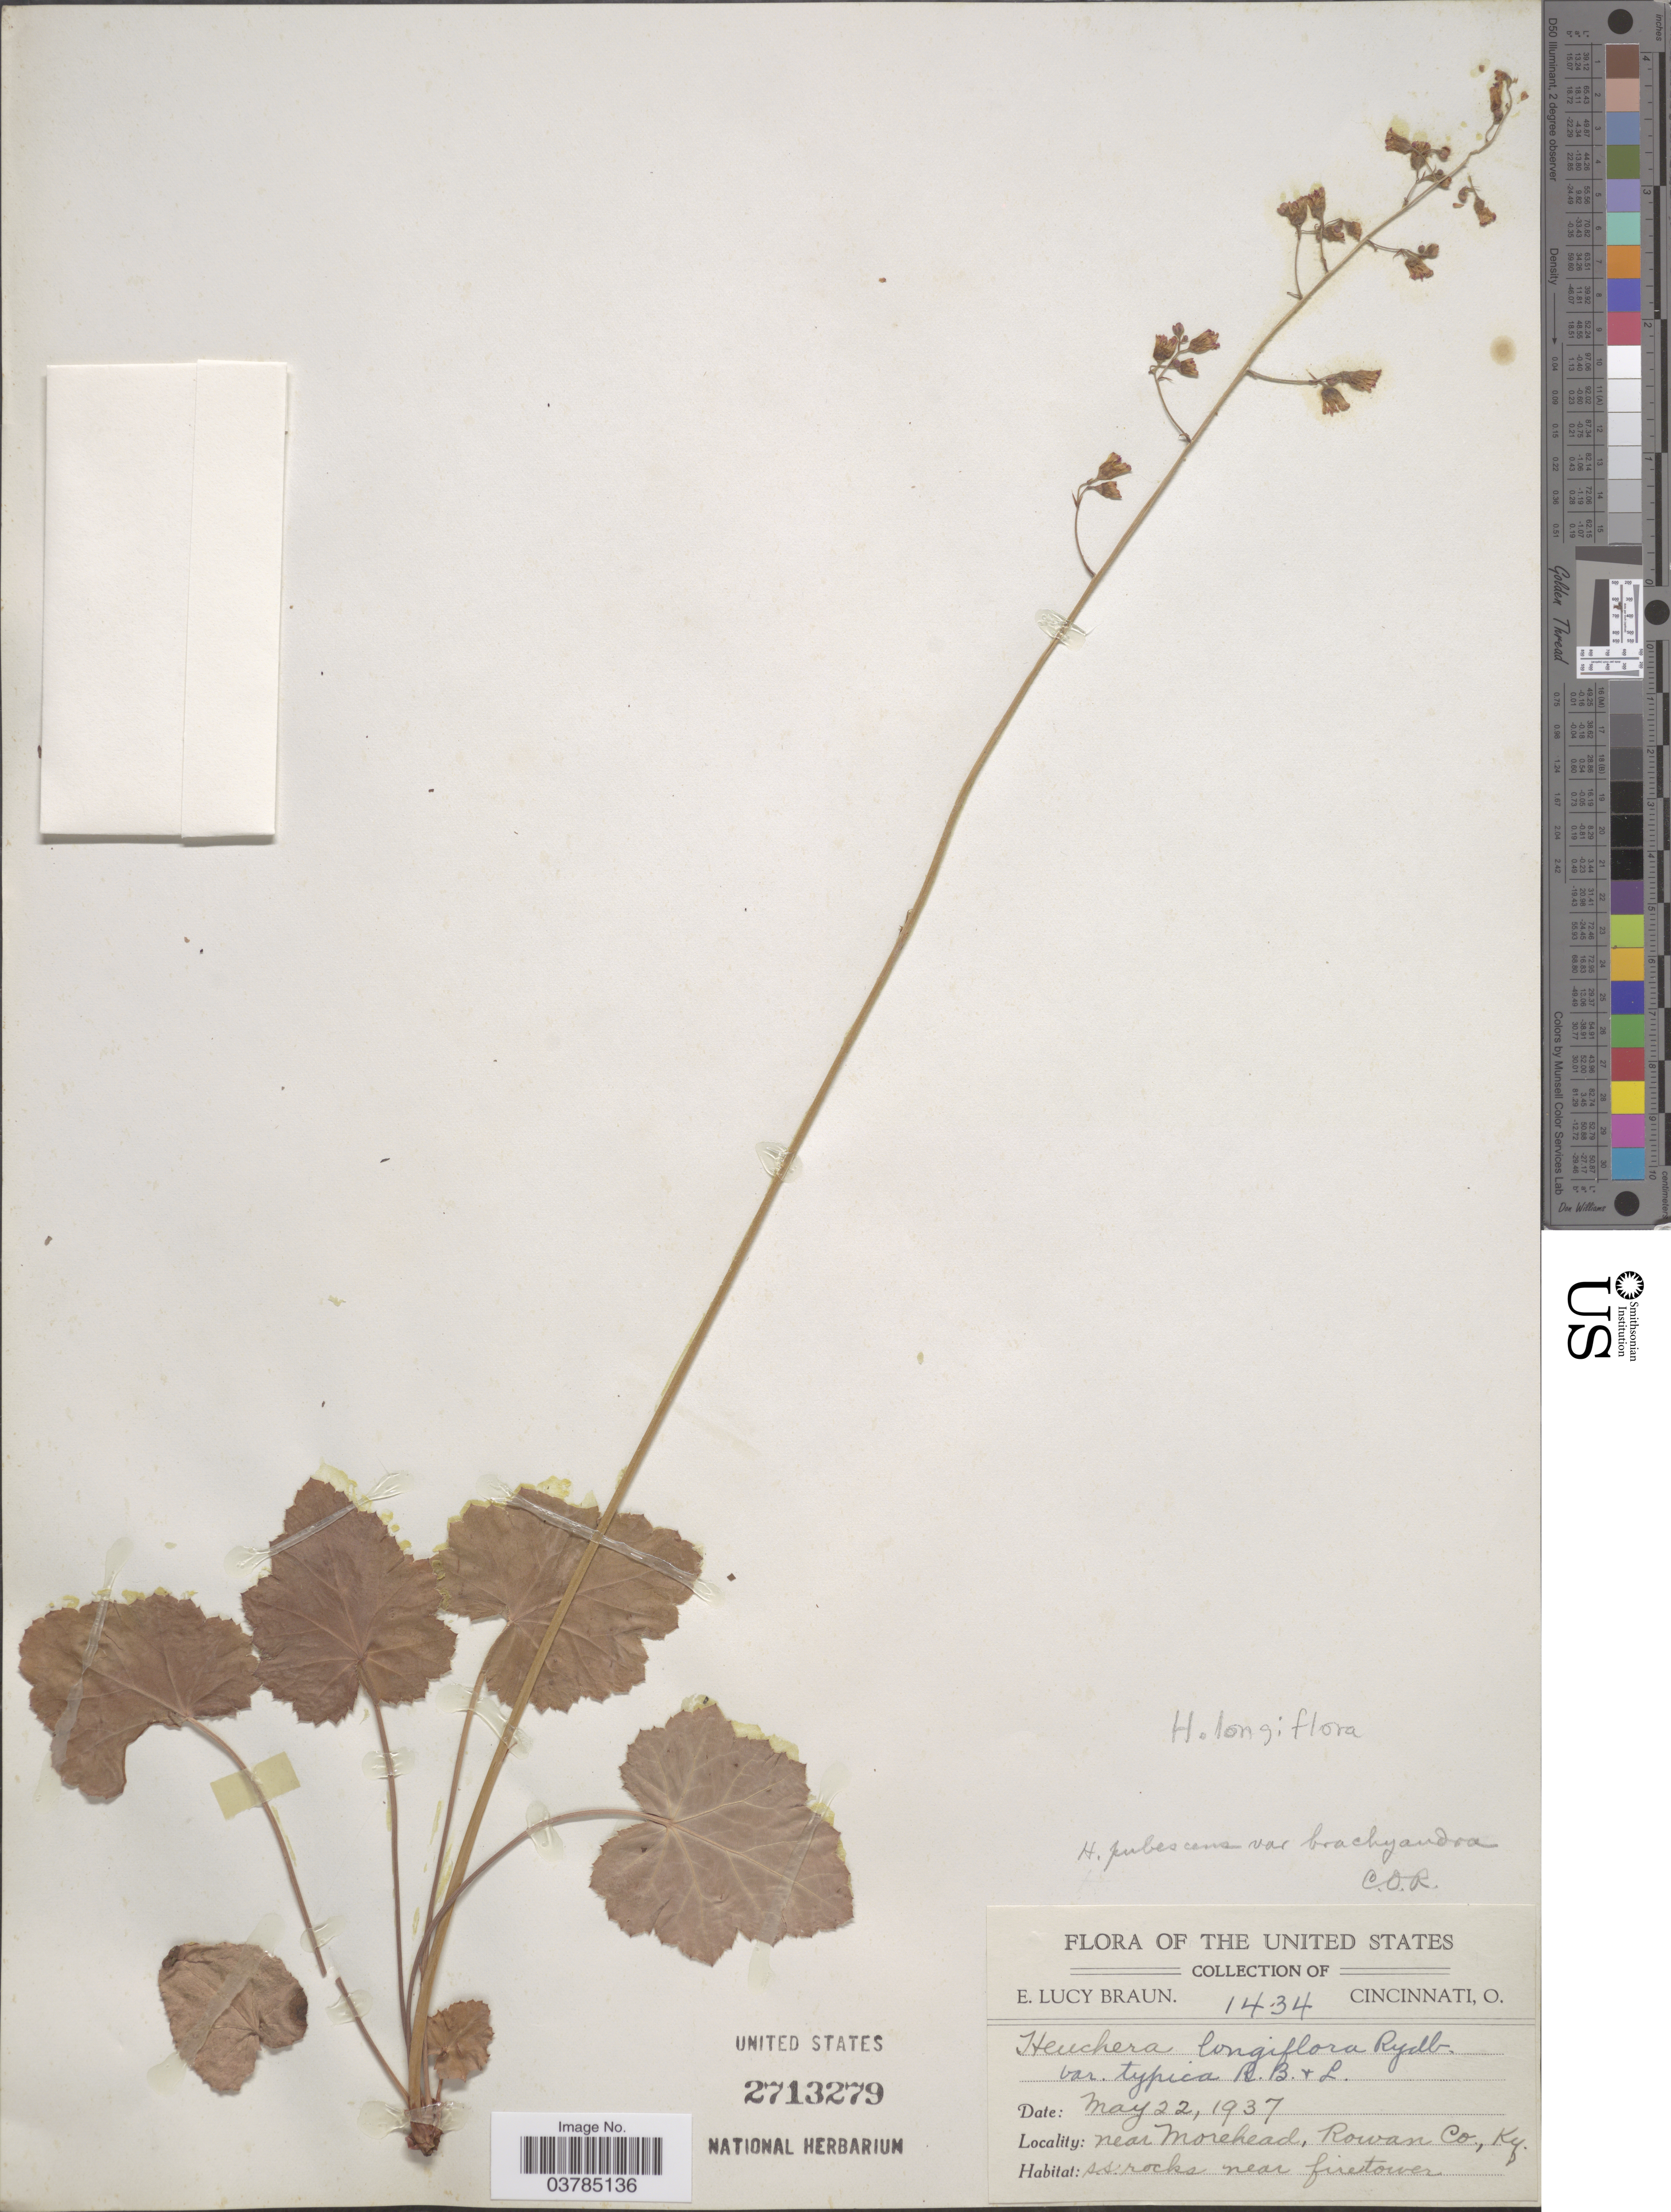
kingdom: Plantae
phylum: Tracheophyta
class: Magnoliopsida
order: Saxifragales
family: Saxifragaceae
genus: Heuchera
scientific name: Heuchera pubescens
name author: Pursh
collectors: E. L. Braun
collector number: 1434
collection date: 1937-05-22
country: United States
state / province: Kentucky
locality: Near Morehead, Rowan Co.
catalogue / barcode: US 2713279